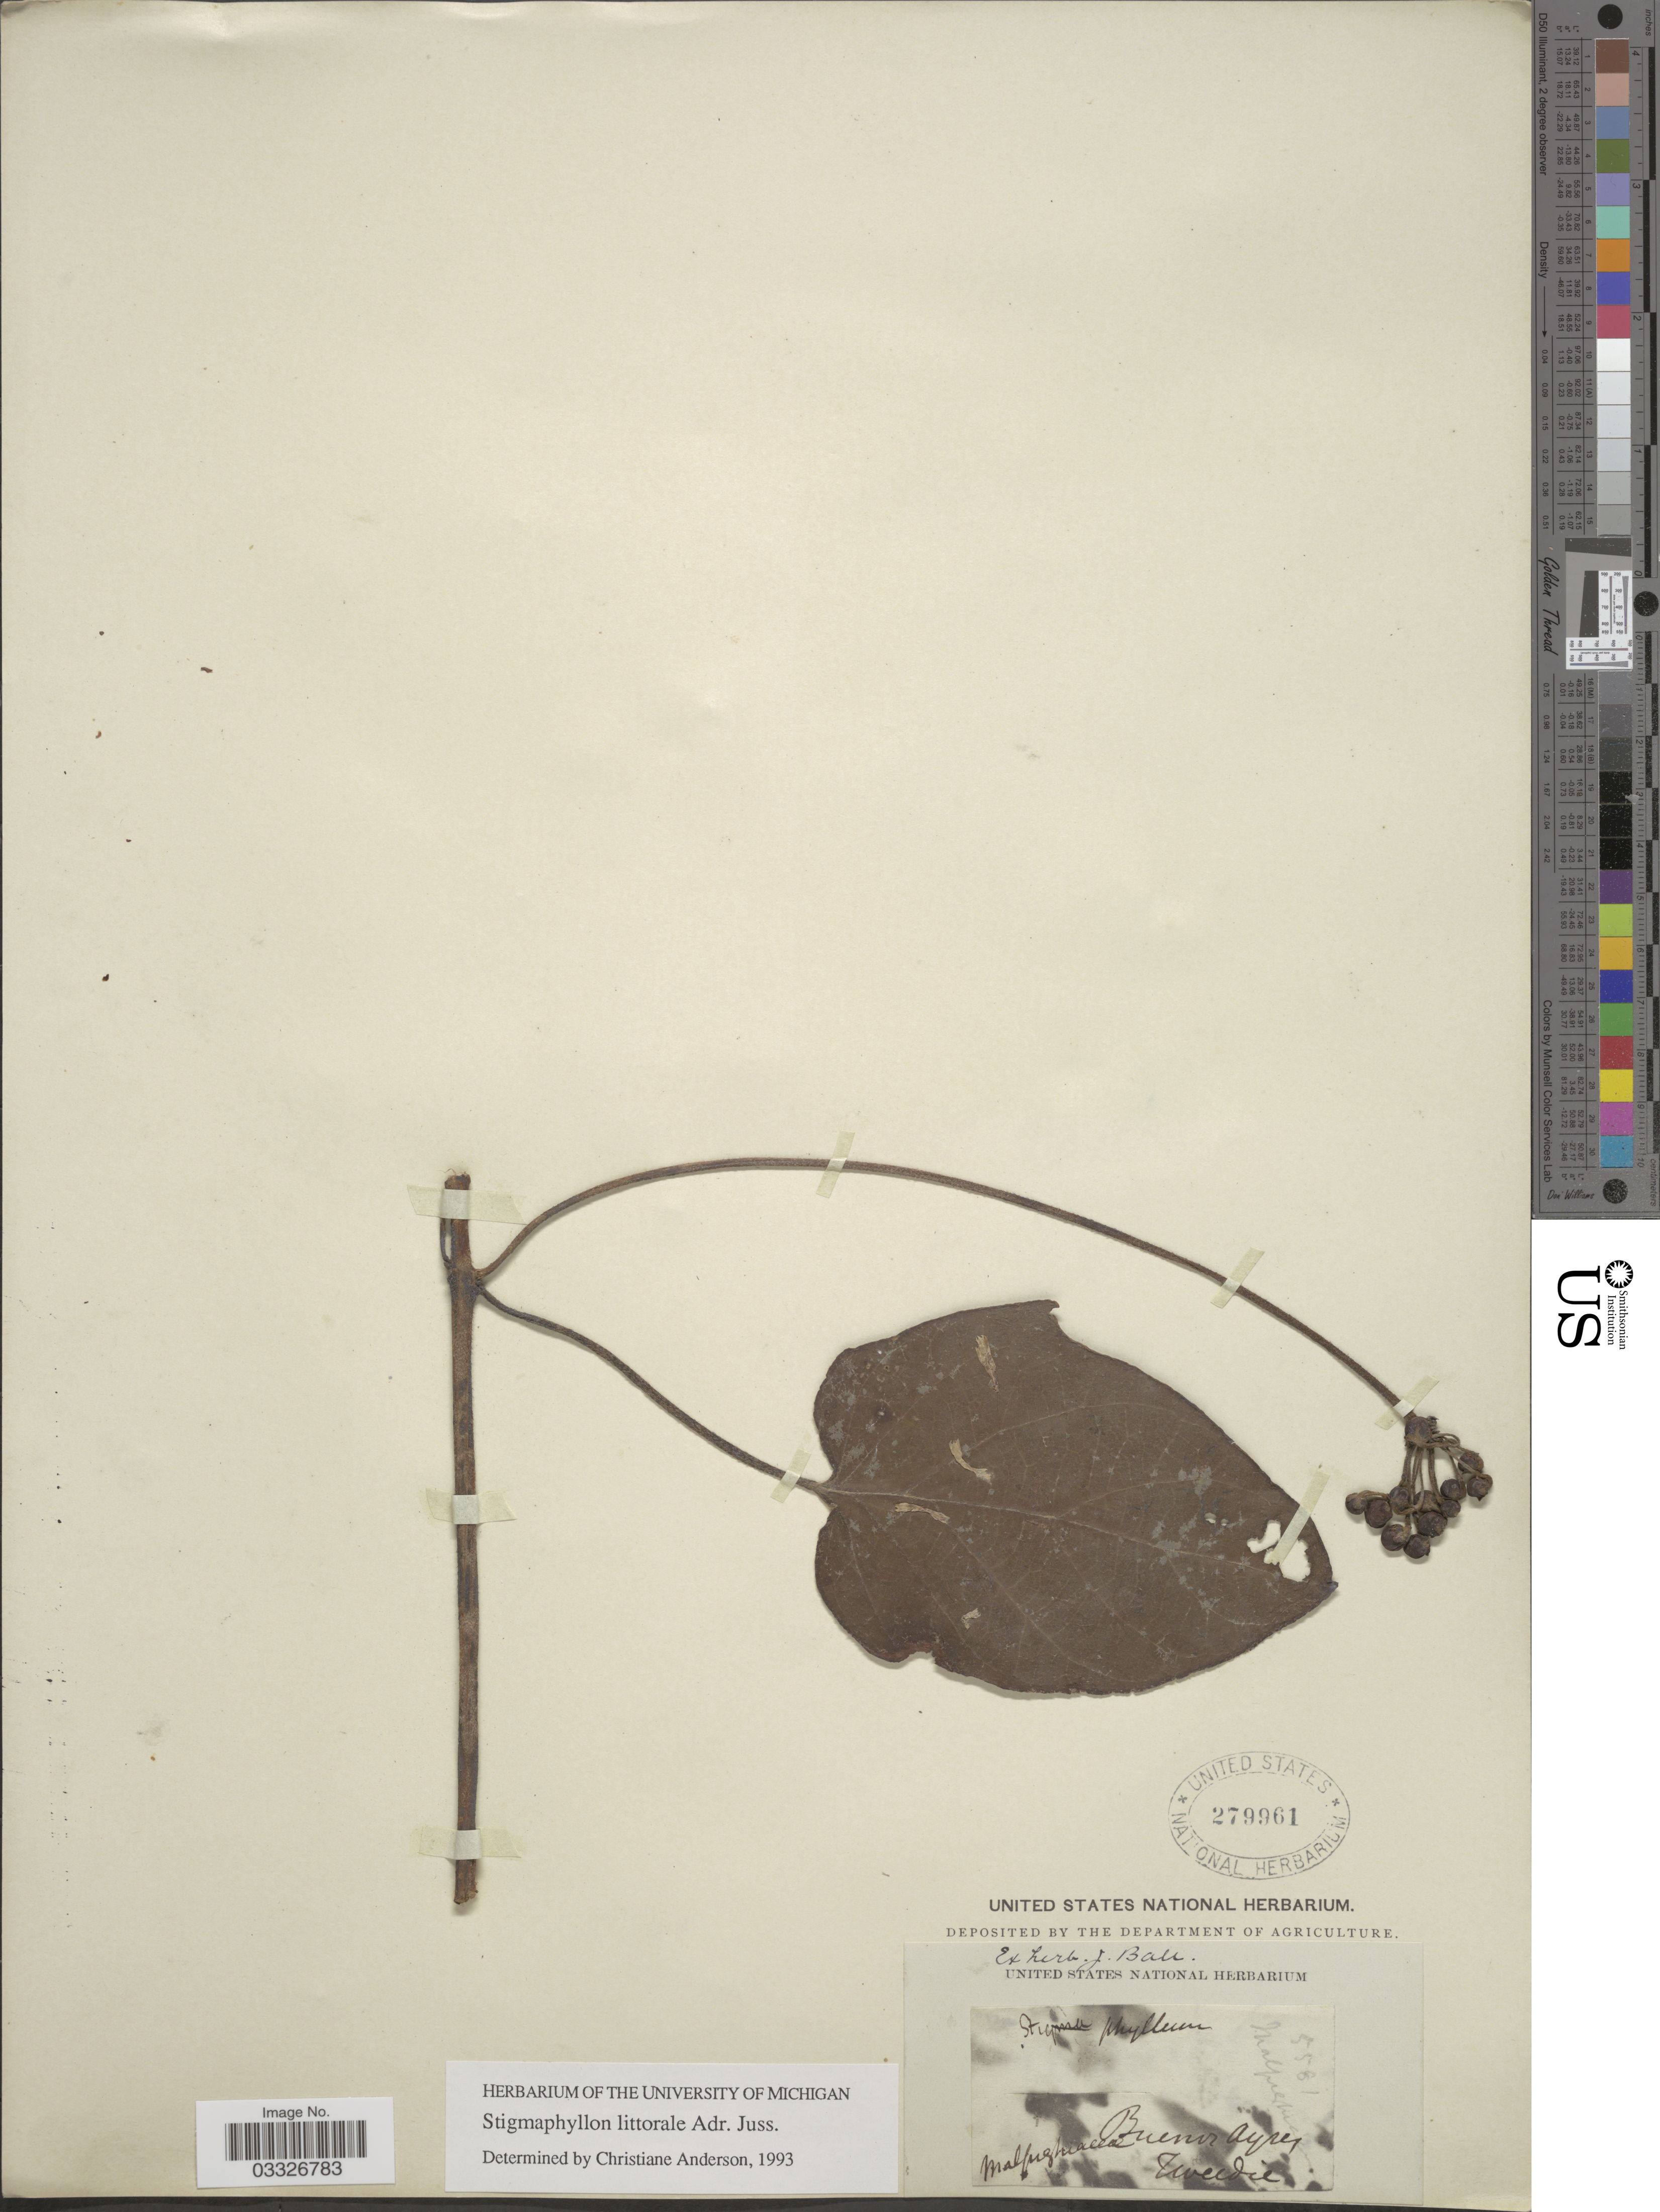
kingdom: Plantae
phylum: Tracheophyta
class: Magnoliopsida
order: Malpighiales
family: Malpighiaceae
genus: Stigmaphyllon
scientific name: Stigmaphyllon littorale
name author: A. Juss.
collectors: -- Tweedie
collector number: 5581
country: Trinidad and Tobago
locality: Buenos Ayres.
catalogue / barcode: US 279961